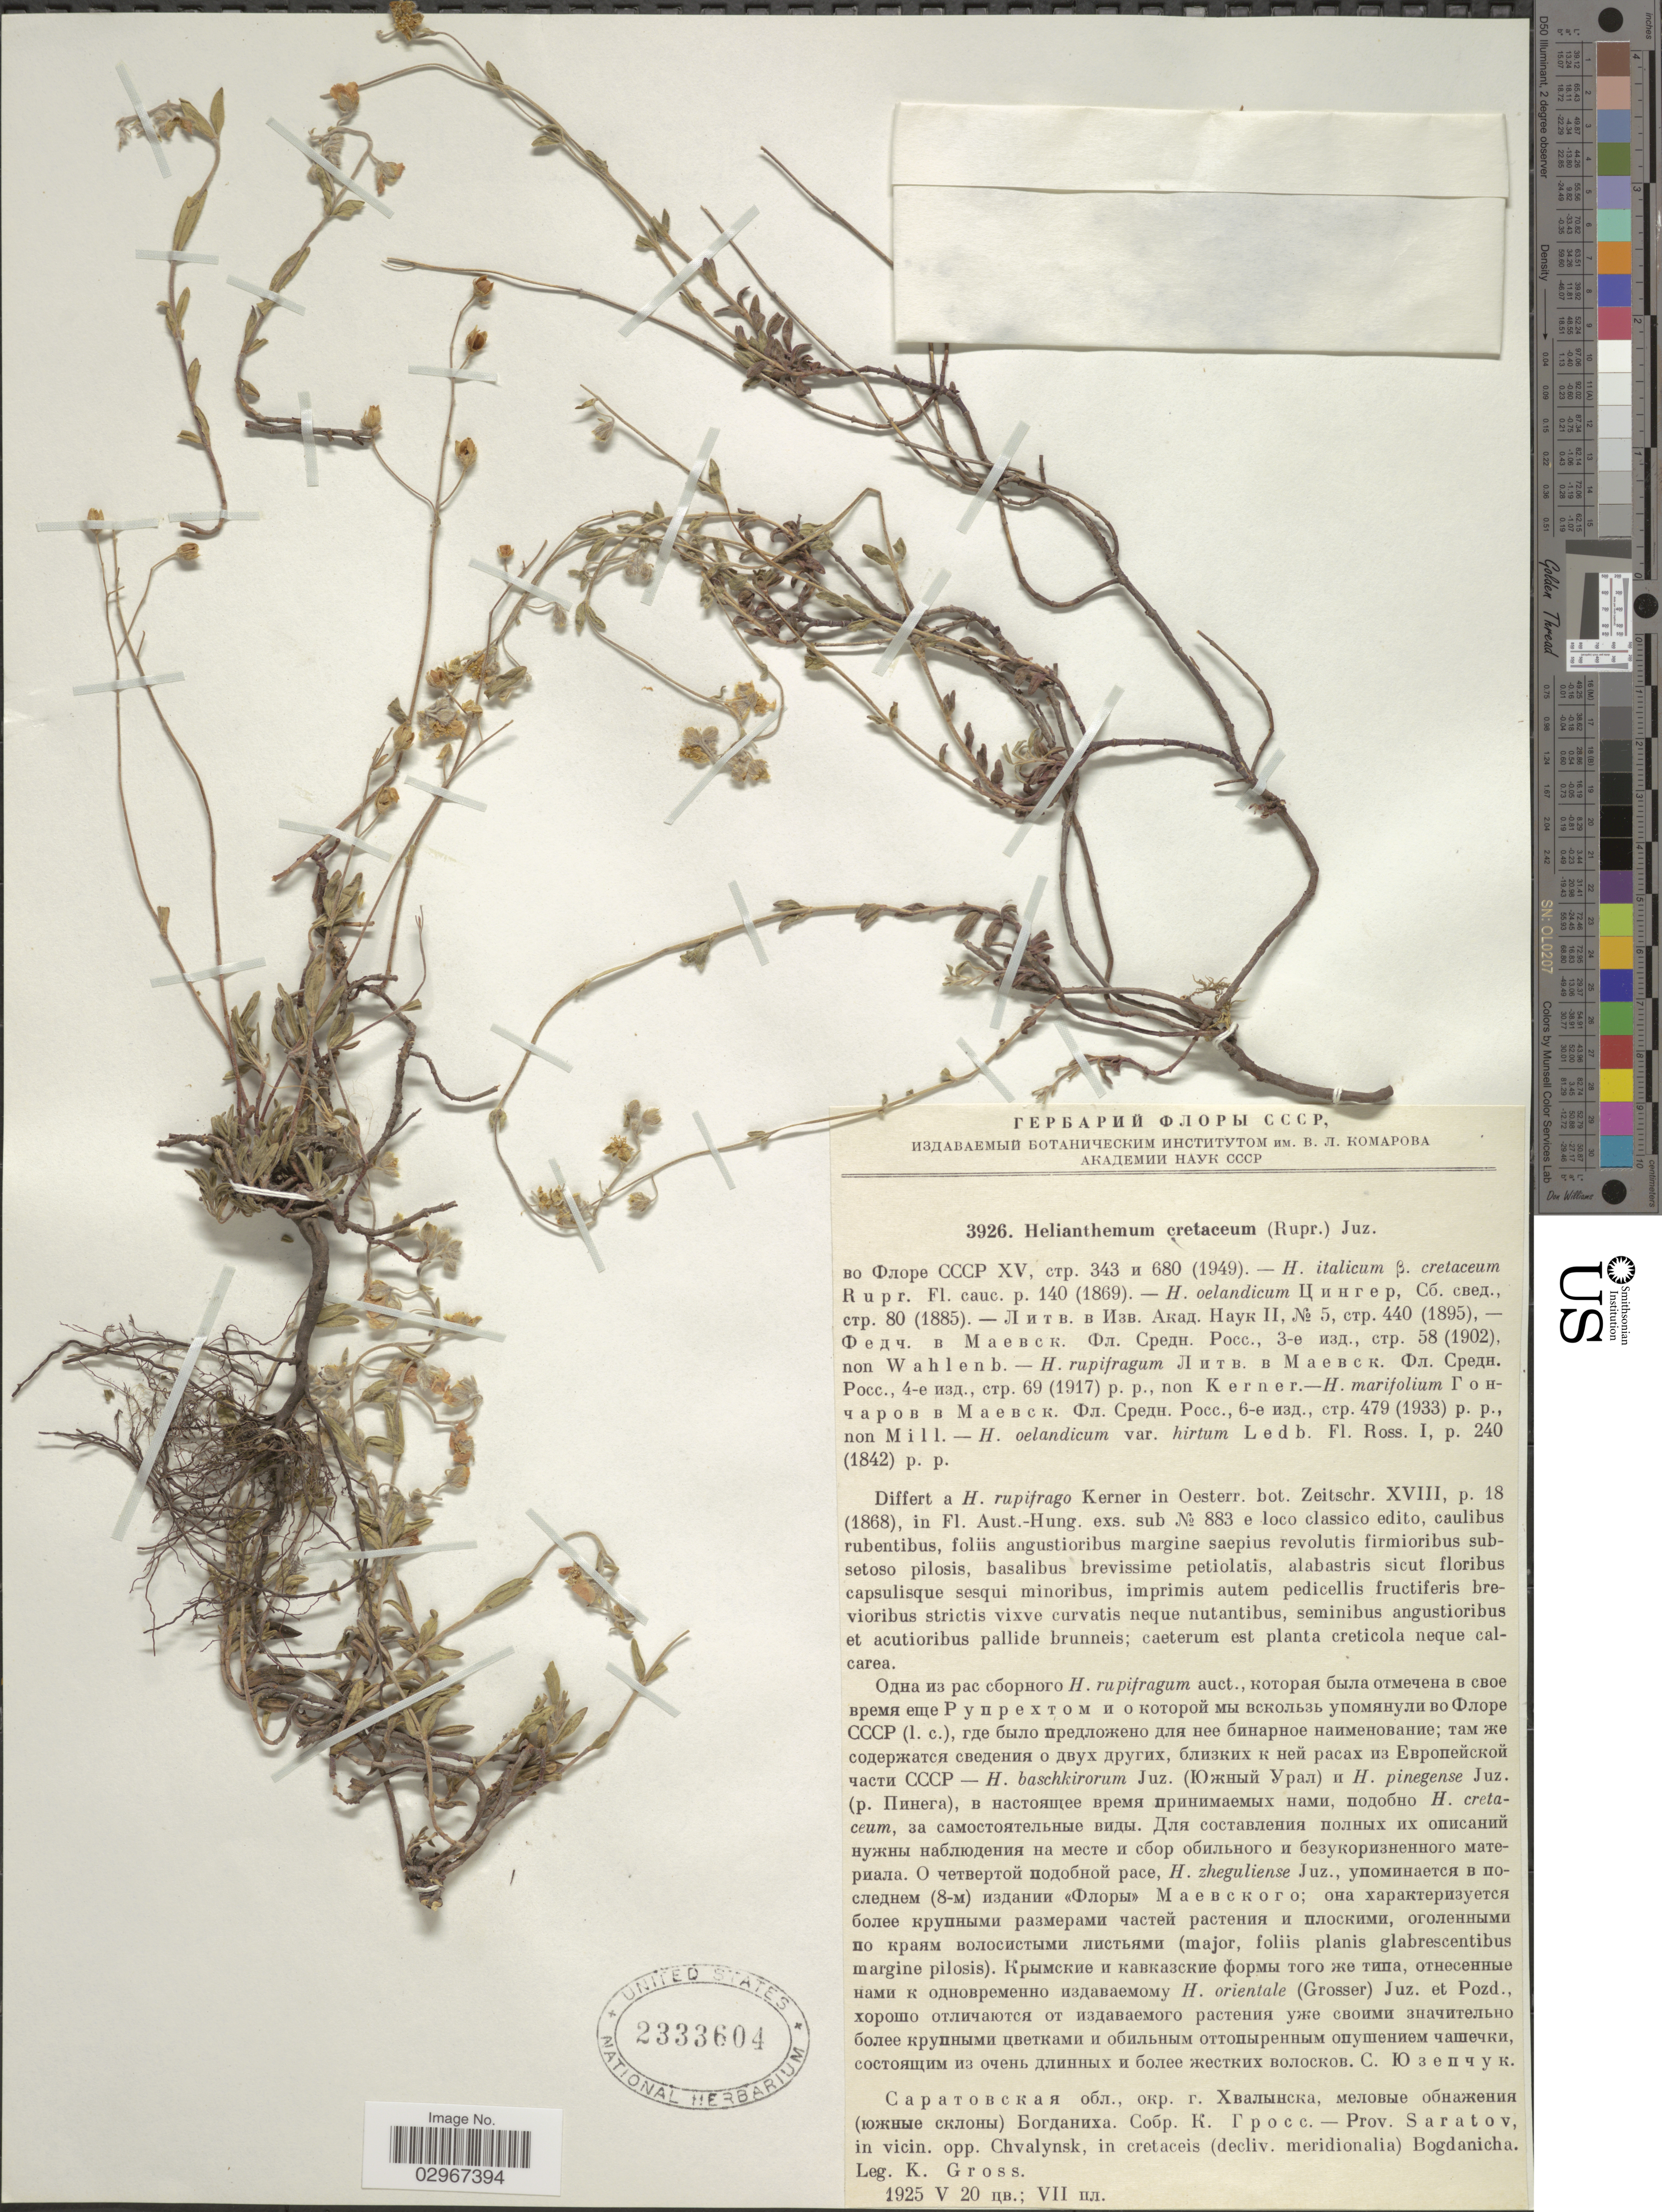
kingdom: Plantae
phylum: Tracheophyta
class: Magnoliopsida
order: Malvales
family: Cistaceae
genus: Helianthemum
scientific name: Helianthemum cretaceum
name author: Juz. ex Dobrocz.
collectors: K. Gross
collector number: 3926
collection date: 1925-05-20/1925-07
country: Russian Federation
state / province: Saratov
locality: In vicin. opp. Chvalynsk, in cretaceis (decliv. meridionalia) Bogdanicha.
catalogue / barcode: US 2333604